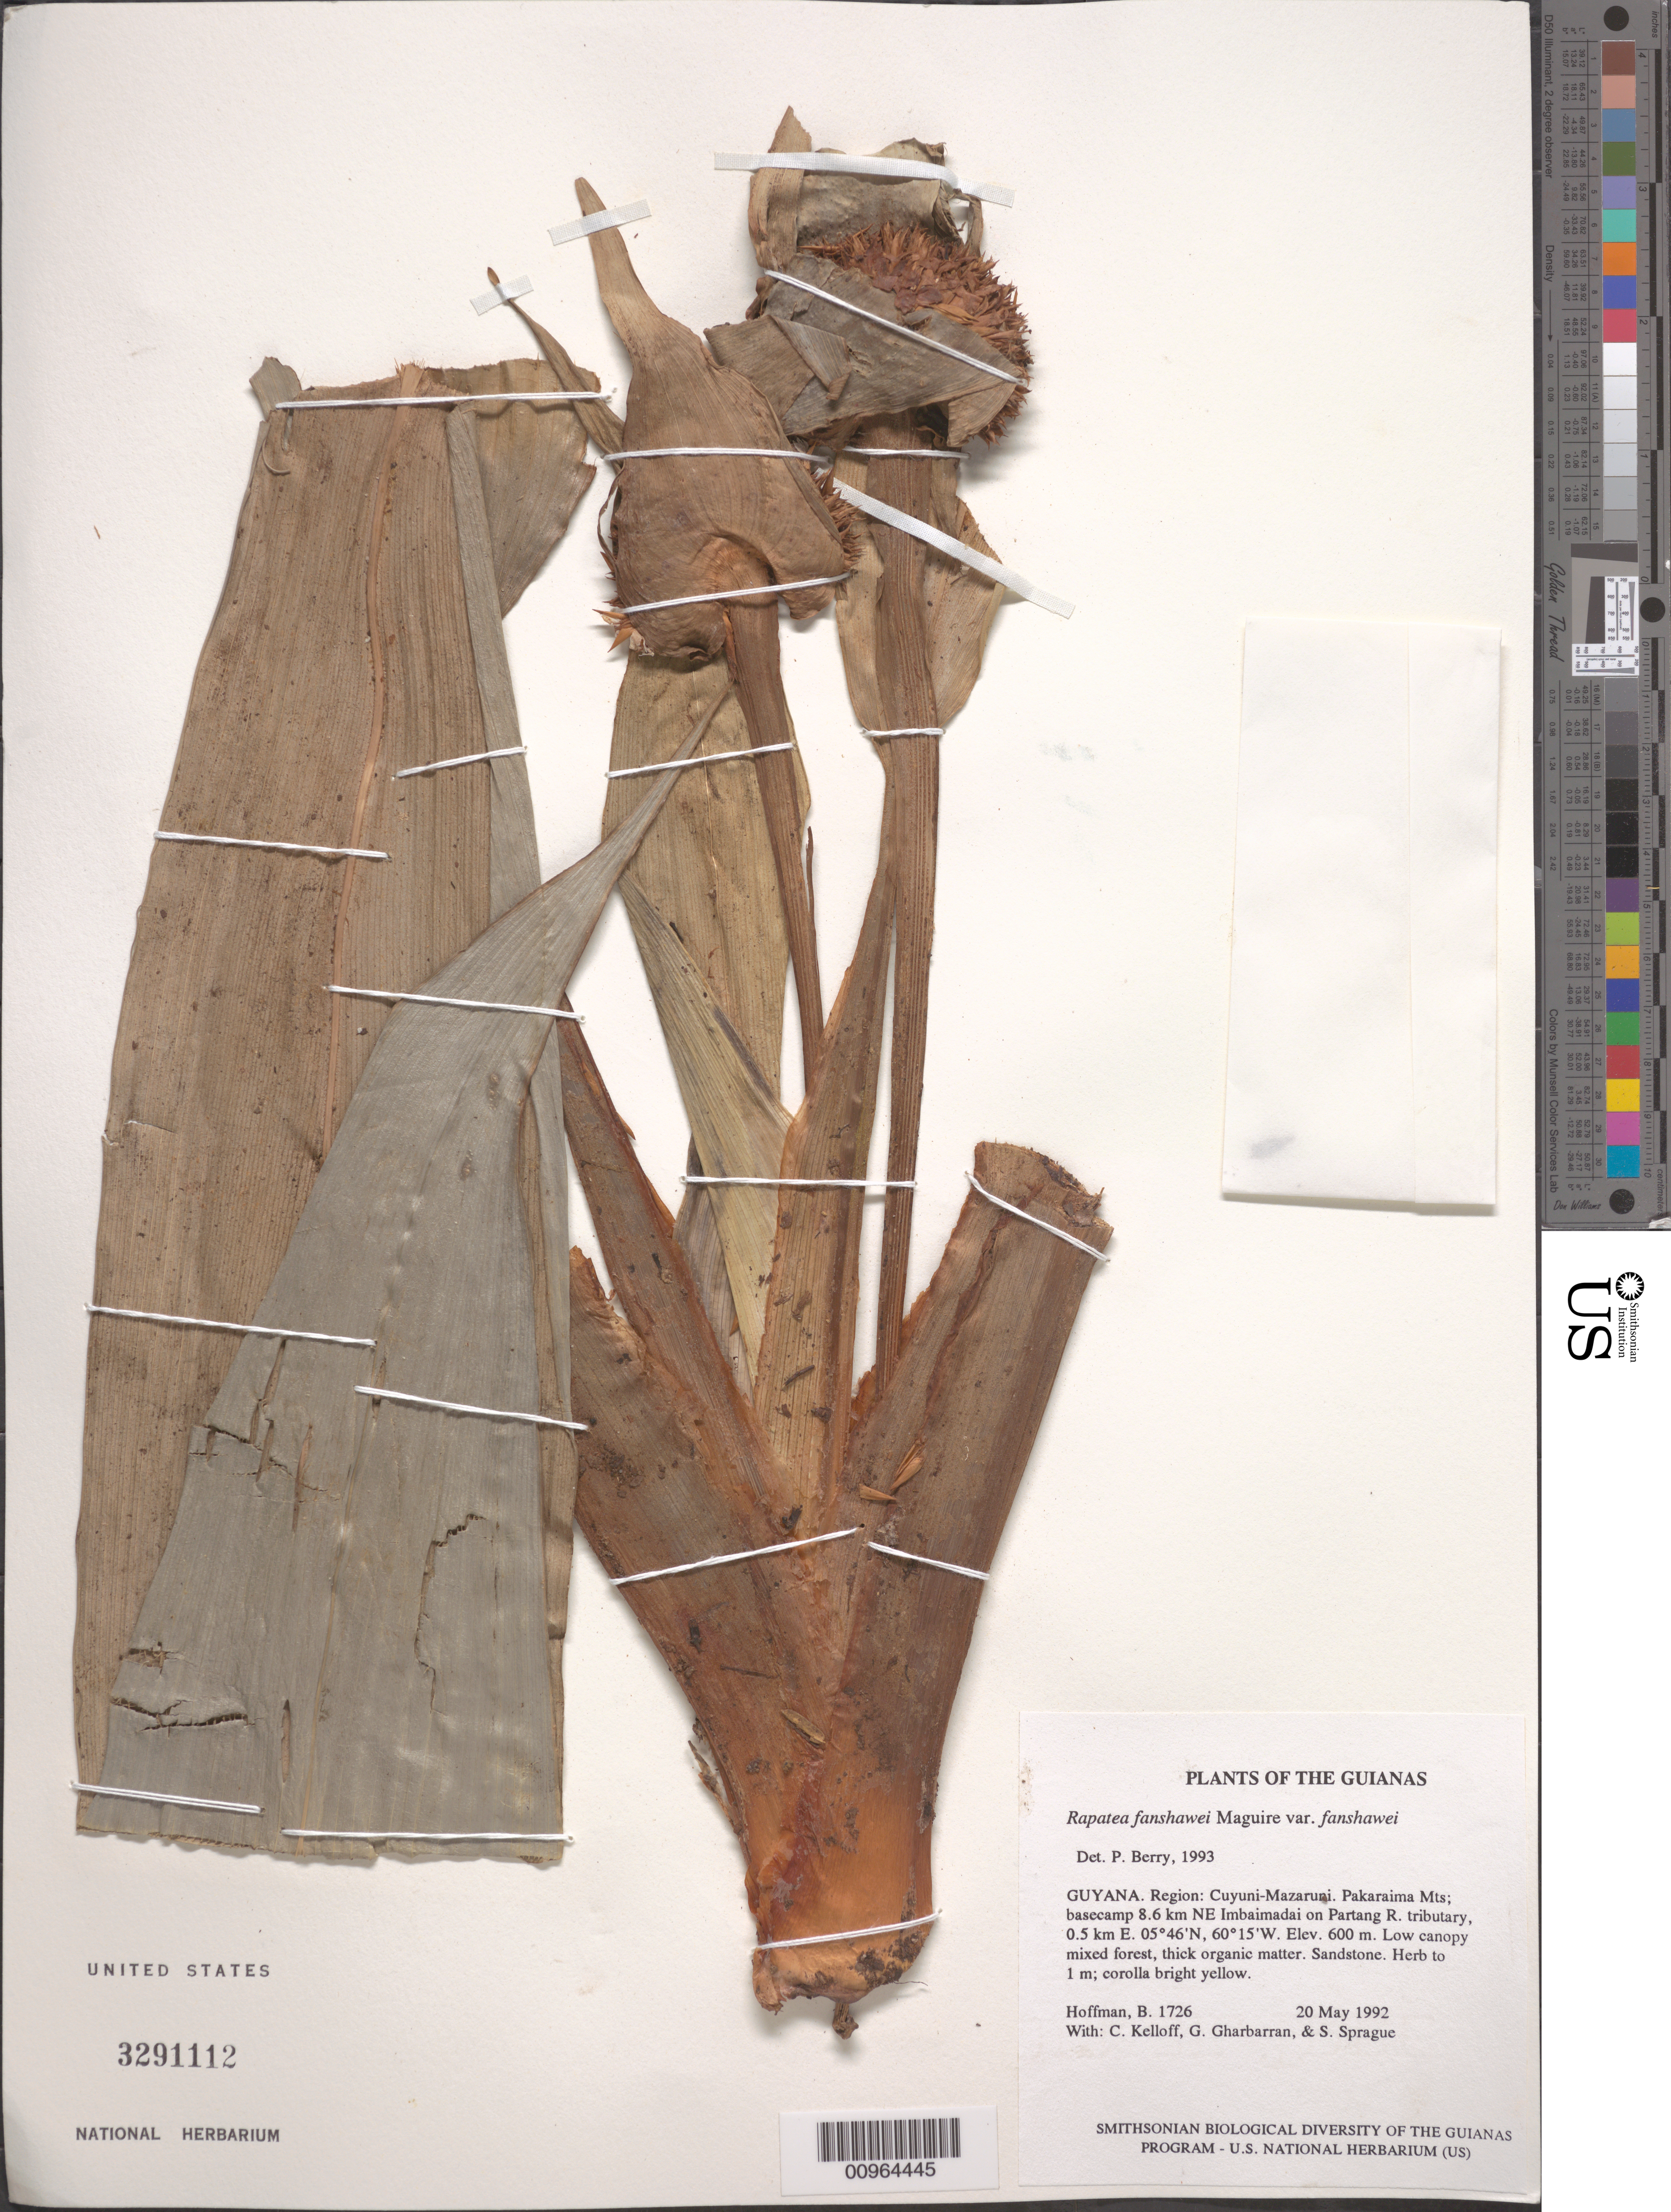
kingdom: Plantae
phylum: Tracheophyta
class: Liliopsida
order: Poales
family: Rapateaceae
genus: Rapatea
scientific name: Rapatea fanshawei var. fanshawei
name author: Maguire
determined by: Berry, P. E., (WIS), University of Wisconsin - Madison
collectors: B. Hoffman, C. L. Kelloff, G. Gharbarran & S. Sprague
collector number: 1726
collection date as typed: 20 May 1992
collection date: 1992-05-20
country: Guyana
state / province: Cuyuni-Mazaruni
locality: Pakaraima Mts; basecamp 8.6 km NE Imbaimadai on Partang River tributary, 0.5 km E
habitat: Low canopy mixed forest, thick organic matter. Sandstone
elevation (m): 600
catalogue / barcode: US 3291112